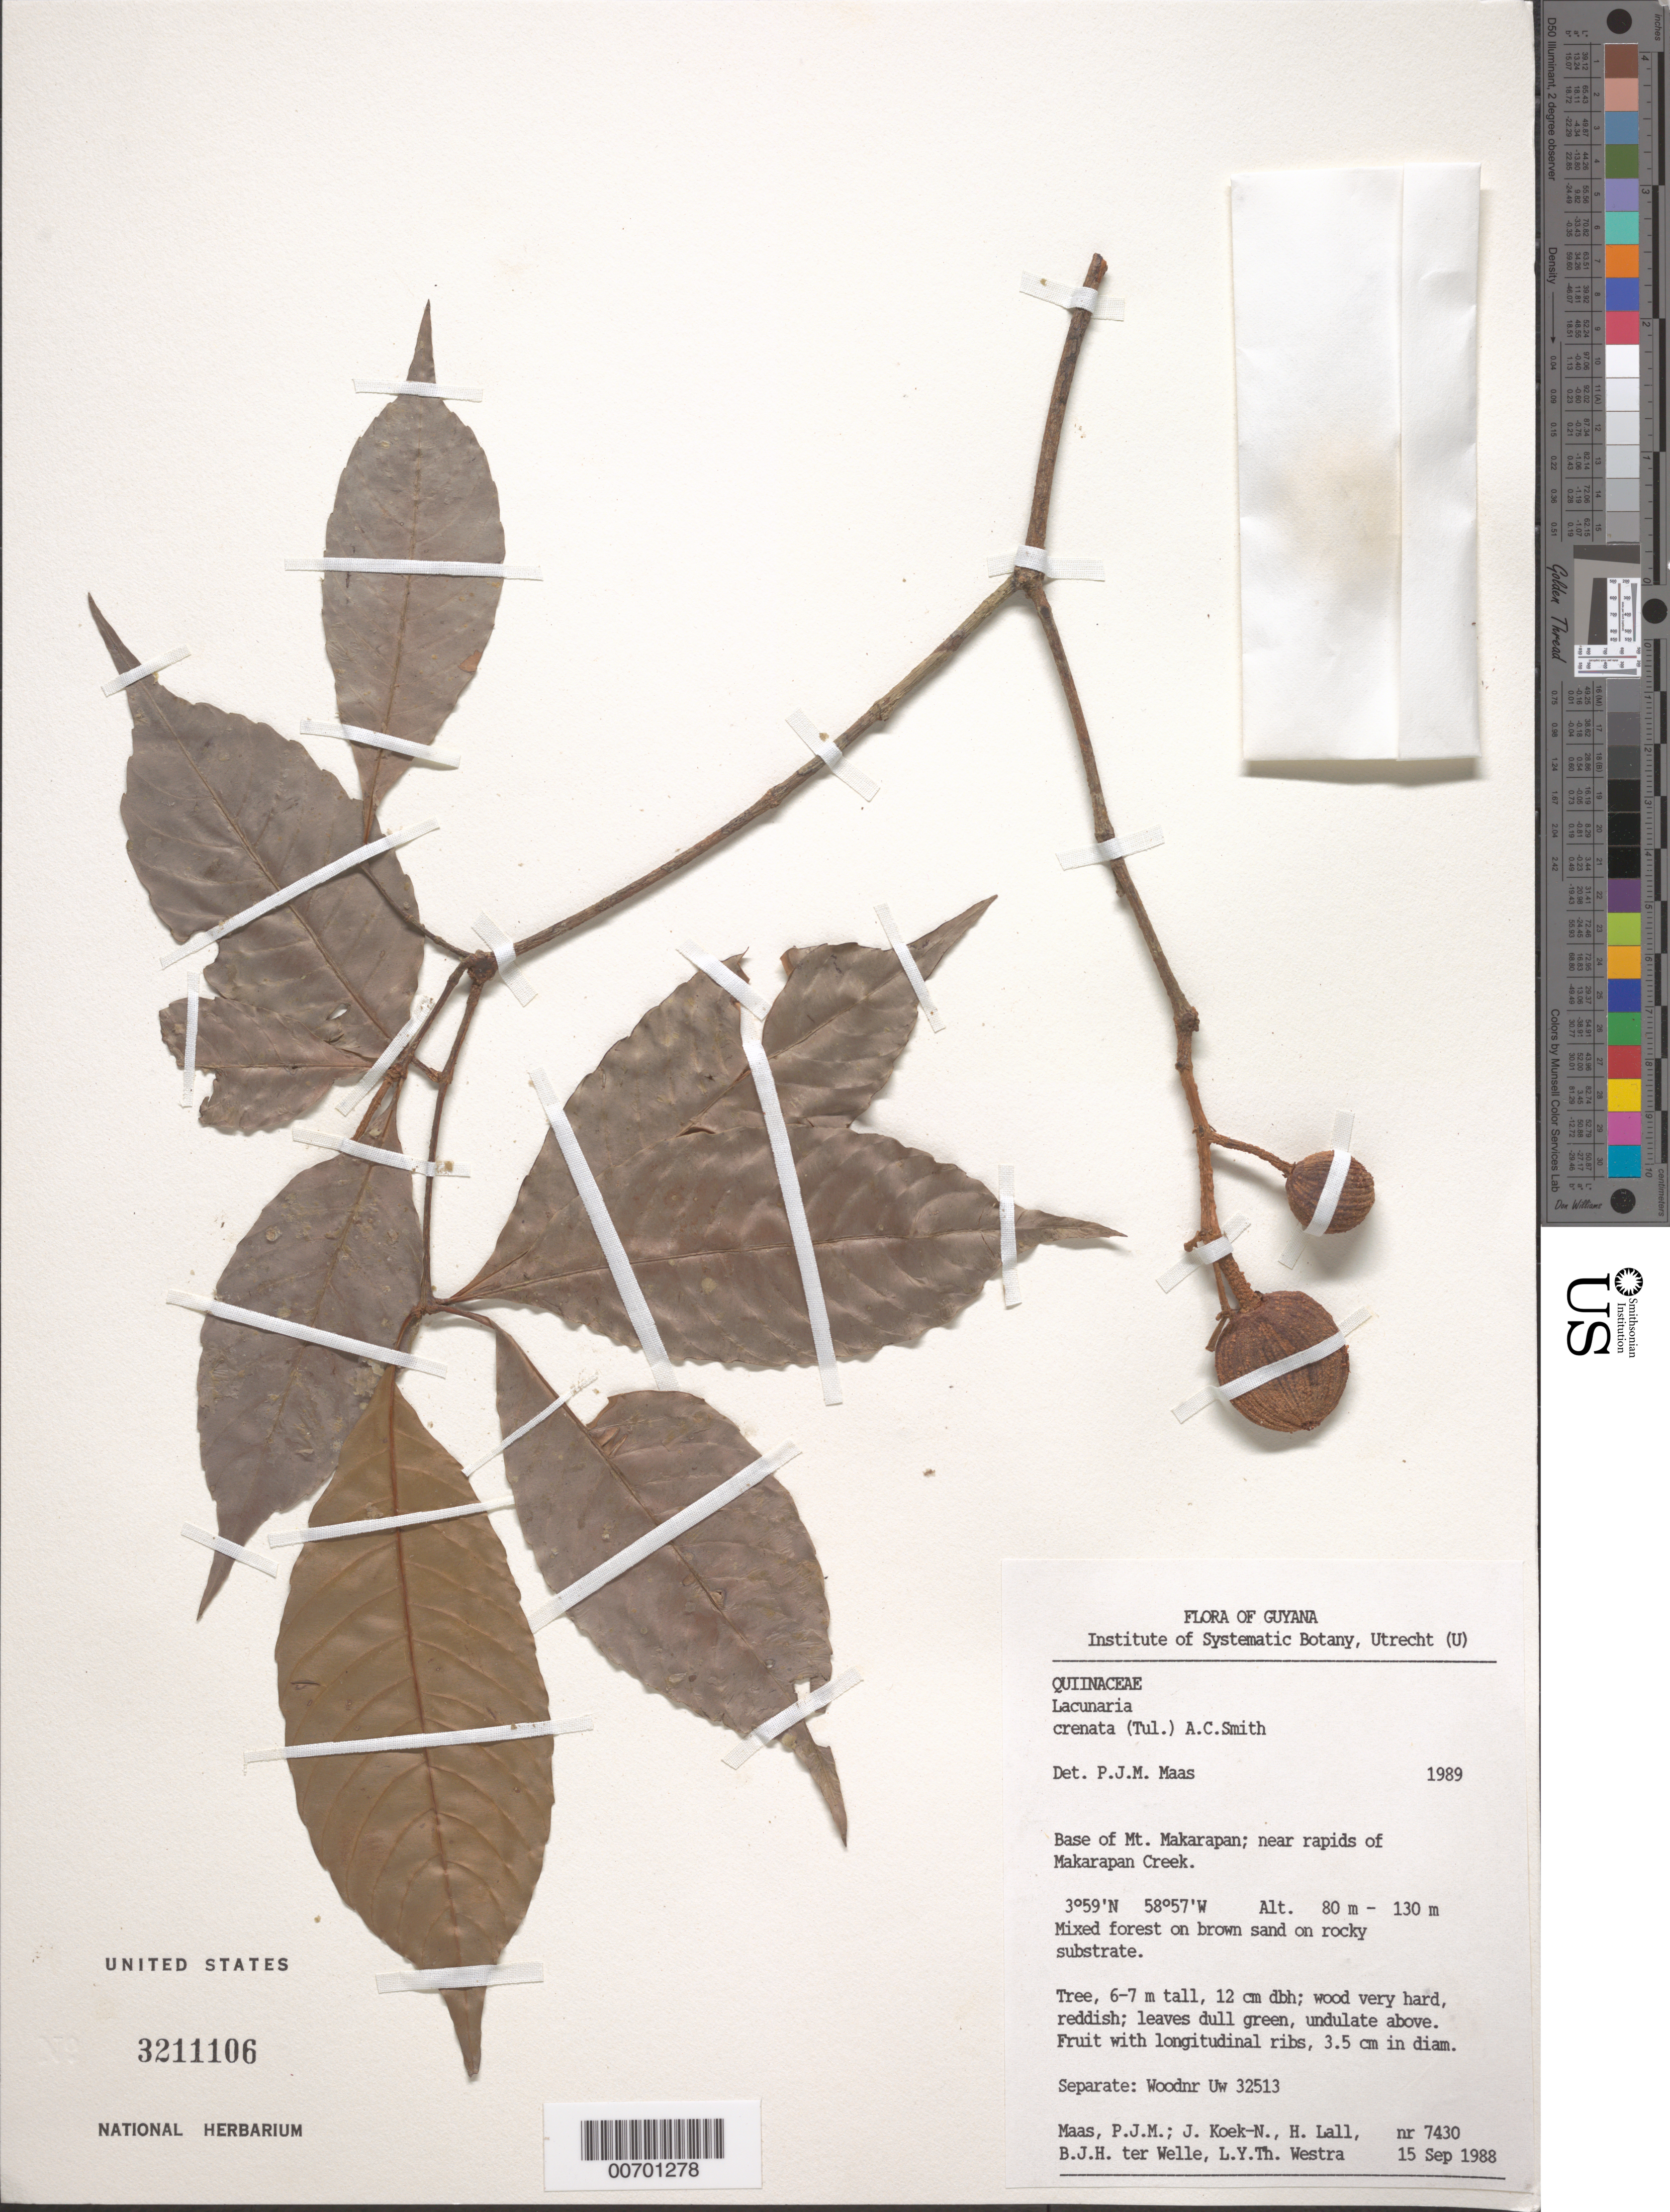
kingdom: Plantae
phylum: Tracheophyta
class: Magnoliopsida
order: Malpighiales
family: Quiinaceae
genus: Lacunaria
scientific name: Lacunaria crenata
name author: (Tul.) A.C. Sm.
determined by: Maas, Paul J. M.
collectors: P. Maas, J. Koek-Noorman, H. Lall, B. Welle & L. Y. T. Westra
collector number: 7430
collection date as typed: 15-Sep-88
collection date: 1988-09-15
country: Guyana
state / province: U. Takutu-U. Essequibo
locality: Mt. Makarapan, base; near rapids of Makarapan Creek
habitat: Mixed forest on brown sand on rocky substrate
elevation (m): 80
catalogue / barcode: US 3211106